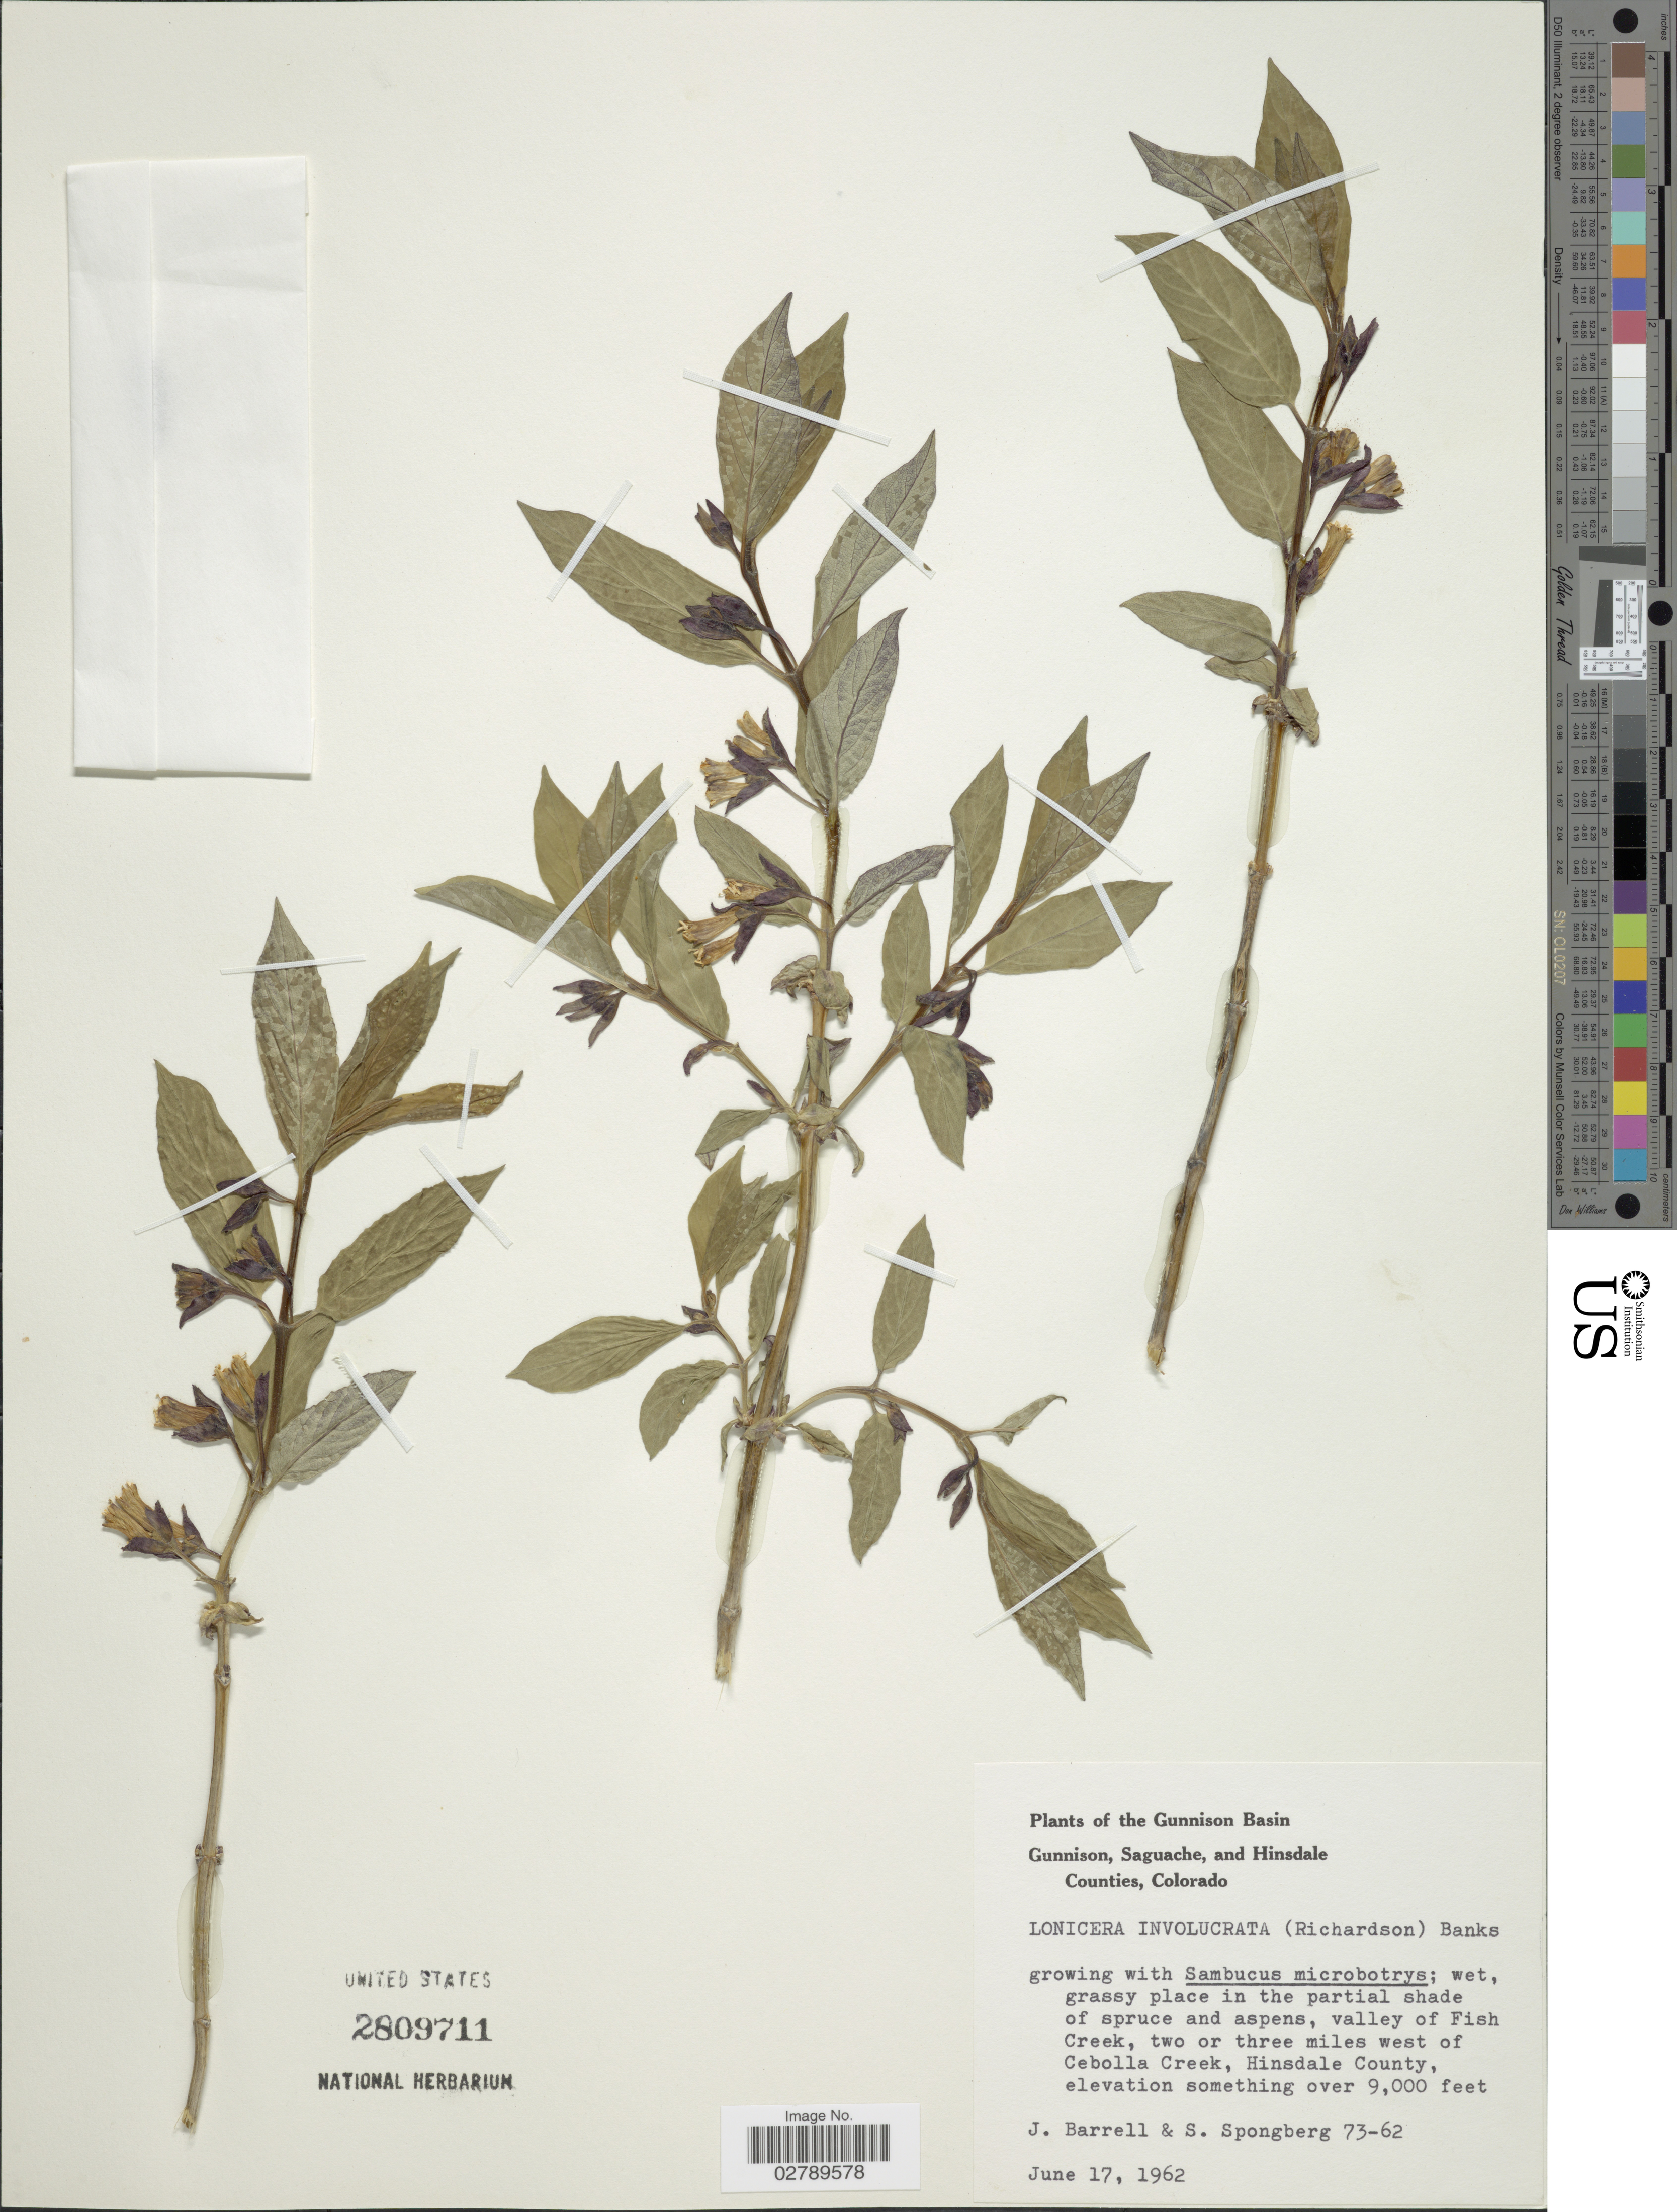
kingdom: Plantae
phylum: Tracheophyta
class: Magnoliopsida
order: Dipsacales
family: Caprifoliaceae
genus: Lonicera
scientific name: Lonicera involucrata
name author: (Richardson) Banks ex Spreng.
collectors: J. Barrell & S. A.Spongberg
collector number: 73-62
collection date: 1962-06-17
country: United States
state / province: Colorado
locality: Valley of Fish Creek, two or three miles west of Cebolla Creek, Hinsdale County.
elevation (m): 2743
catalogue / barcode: US 2809711